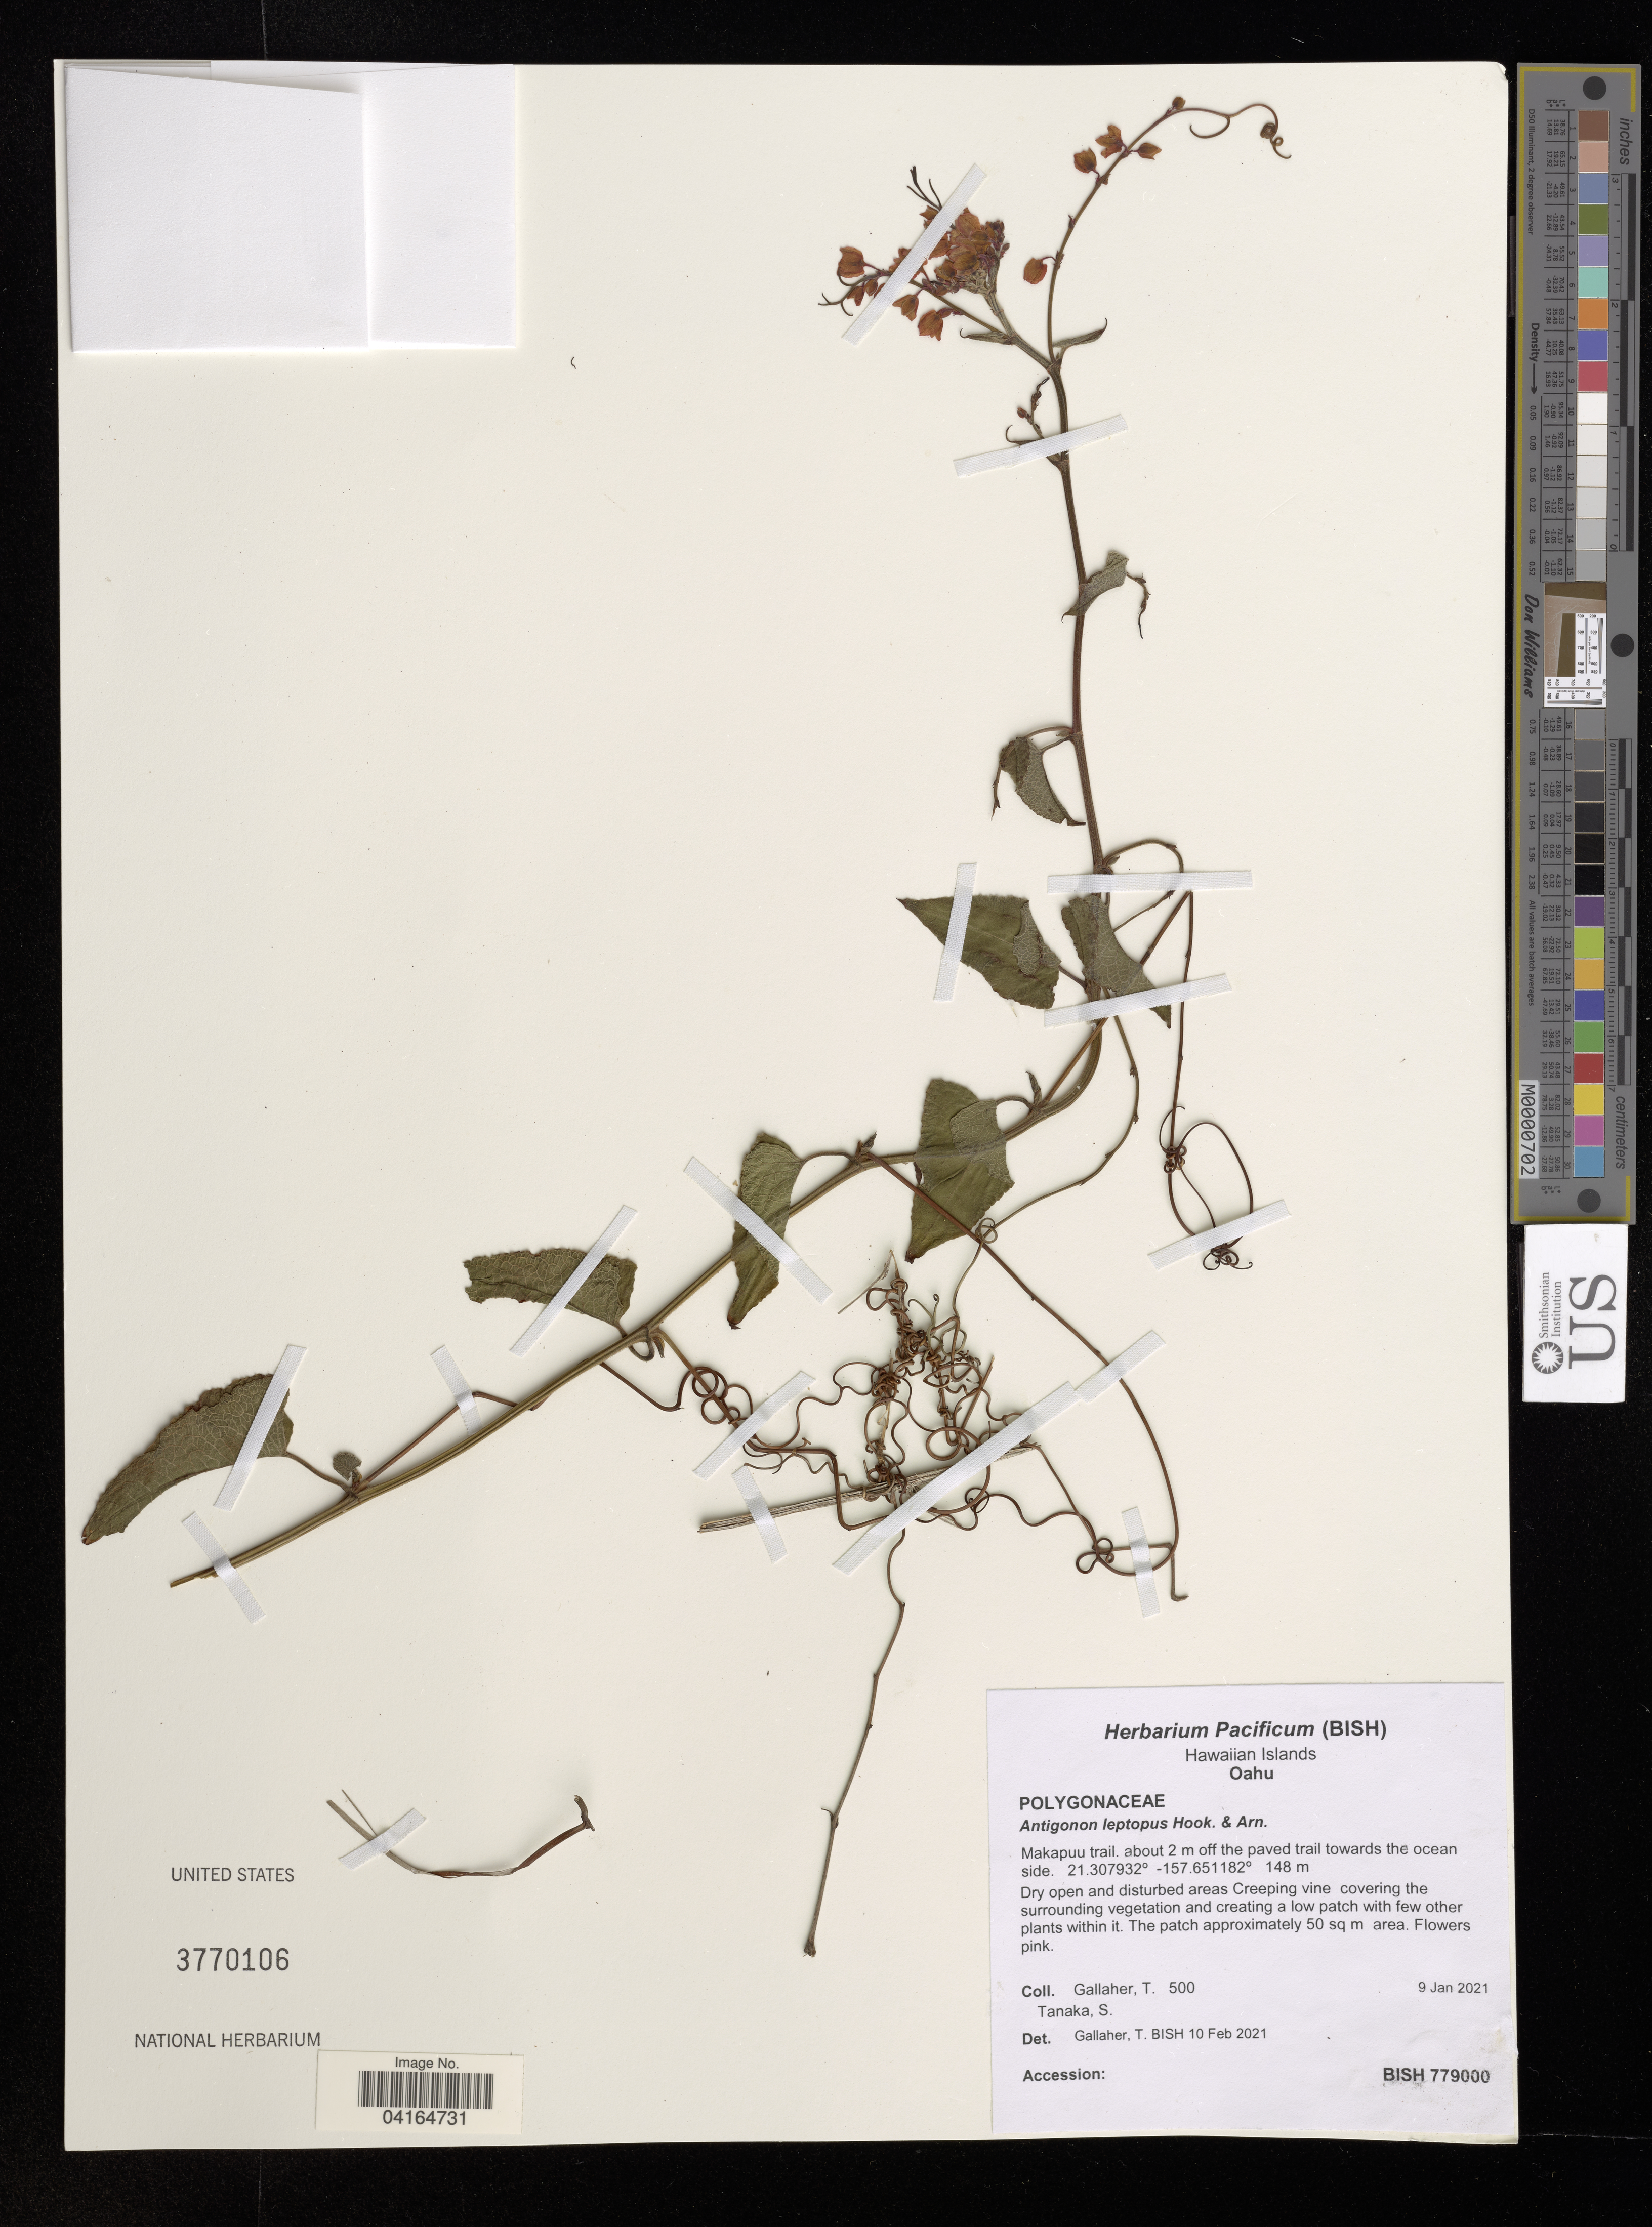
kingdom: Plantae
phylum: Tracheophyta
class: Magnoliopsida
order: Caryophyllales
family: Polygonaceae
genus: Antigonon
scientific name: Antigonon leptopus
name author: Hook. & Arn.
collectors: T. Gallaher & S. Tanaka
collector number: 500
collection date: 2021-01-09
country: United States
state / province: Hawaii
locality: Hawaiian Islands. Oahu. Makapuu trail. about 2 m off the paved trail towards te ocean side.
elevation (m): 148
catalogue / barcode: US 3770106